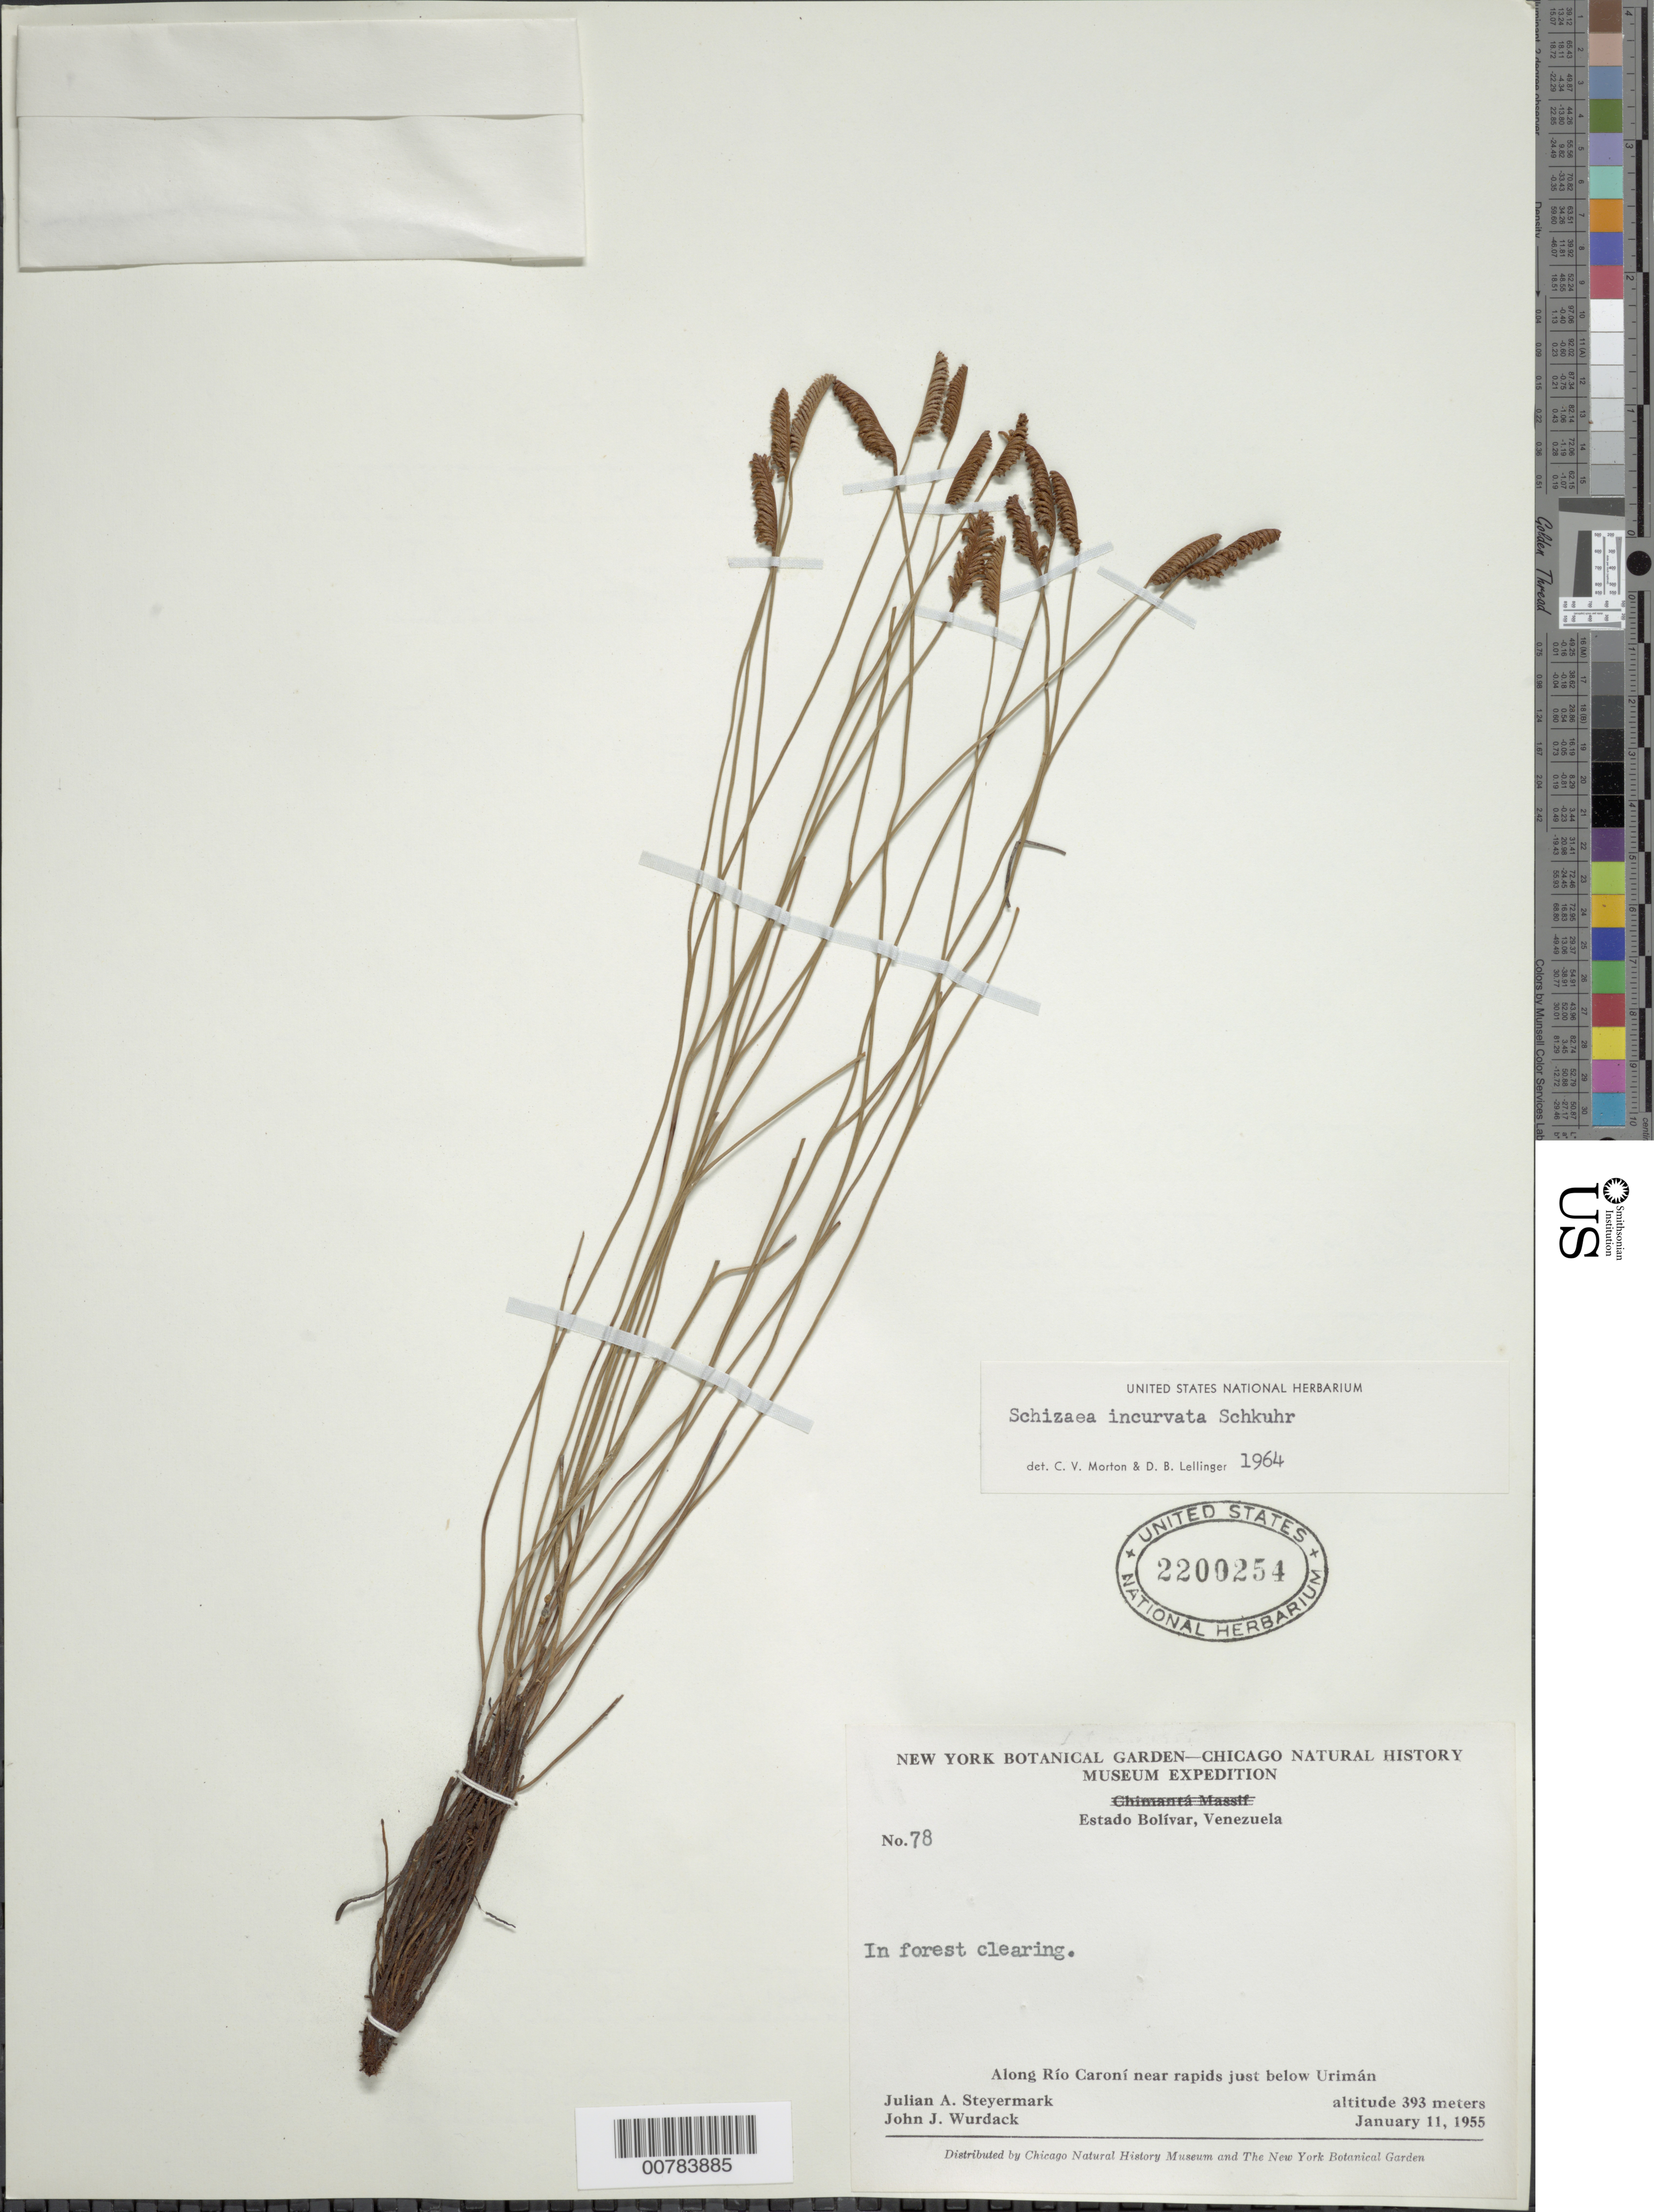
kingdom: Plantae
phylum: Tracheophyta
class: Polypodiopsida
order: Schizaeales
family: Schizaeaceae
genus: Schizaea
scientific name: Schizaea incurvata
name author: Schkuhr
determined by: Morton, C. V.; Lellinger, D. B.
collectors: J. Steyermark & J. J. Wurdack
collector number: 55 78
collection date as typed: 11-Jan-55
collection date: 1955-01-11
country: Venezuela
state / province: Bolívar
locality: Río Caroní, below Urimán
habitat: Near rapids, in forest clearing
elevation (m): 393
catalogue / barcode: US 2200254